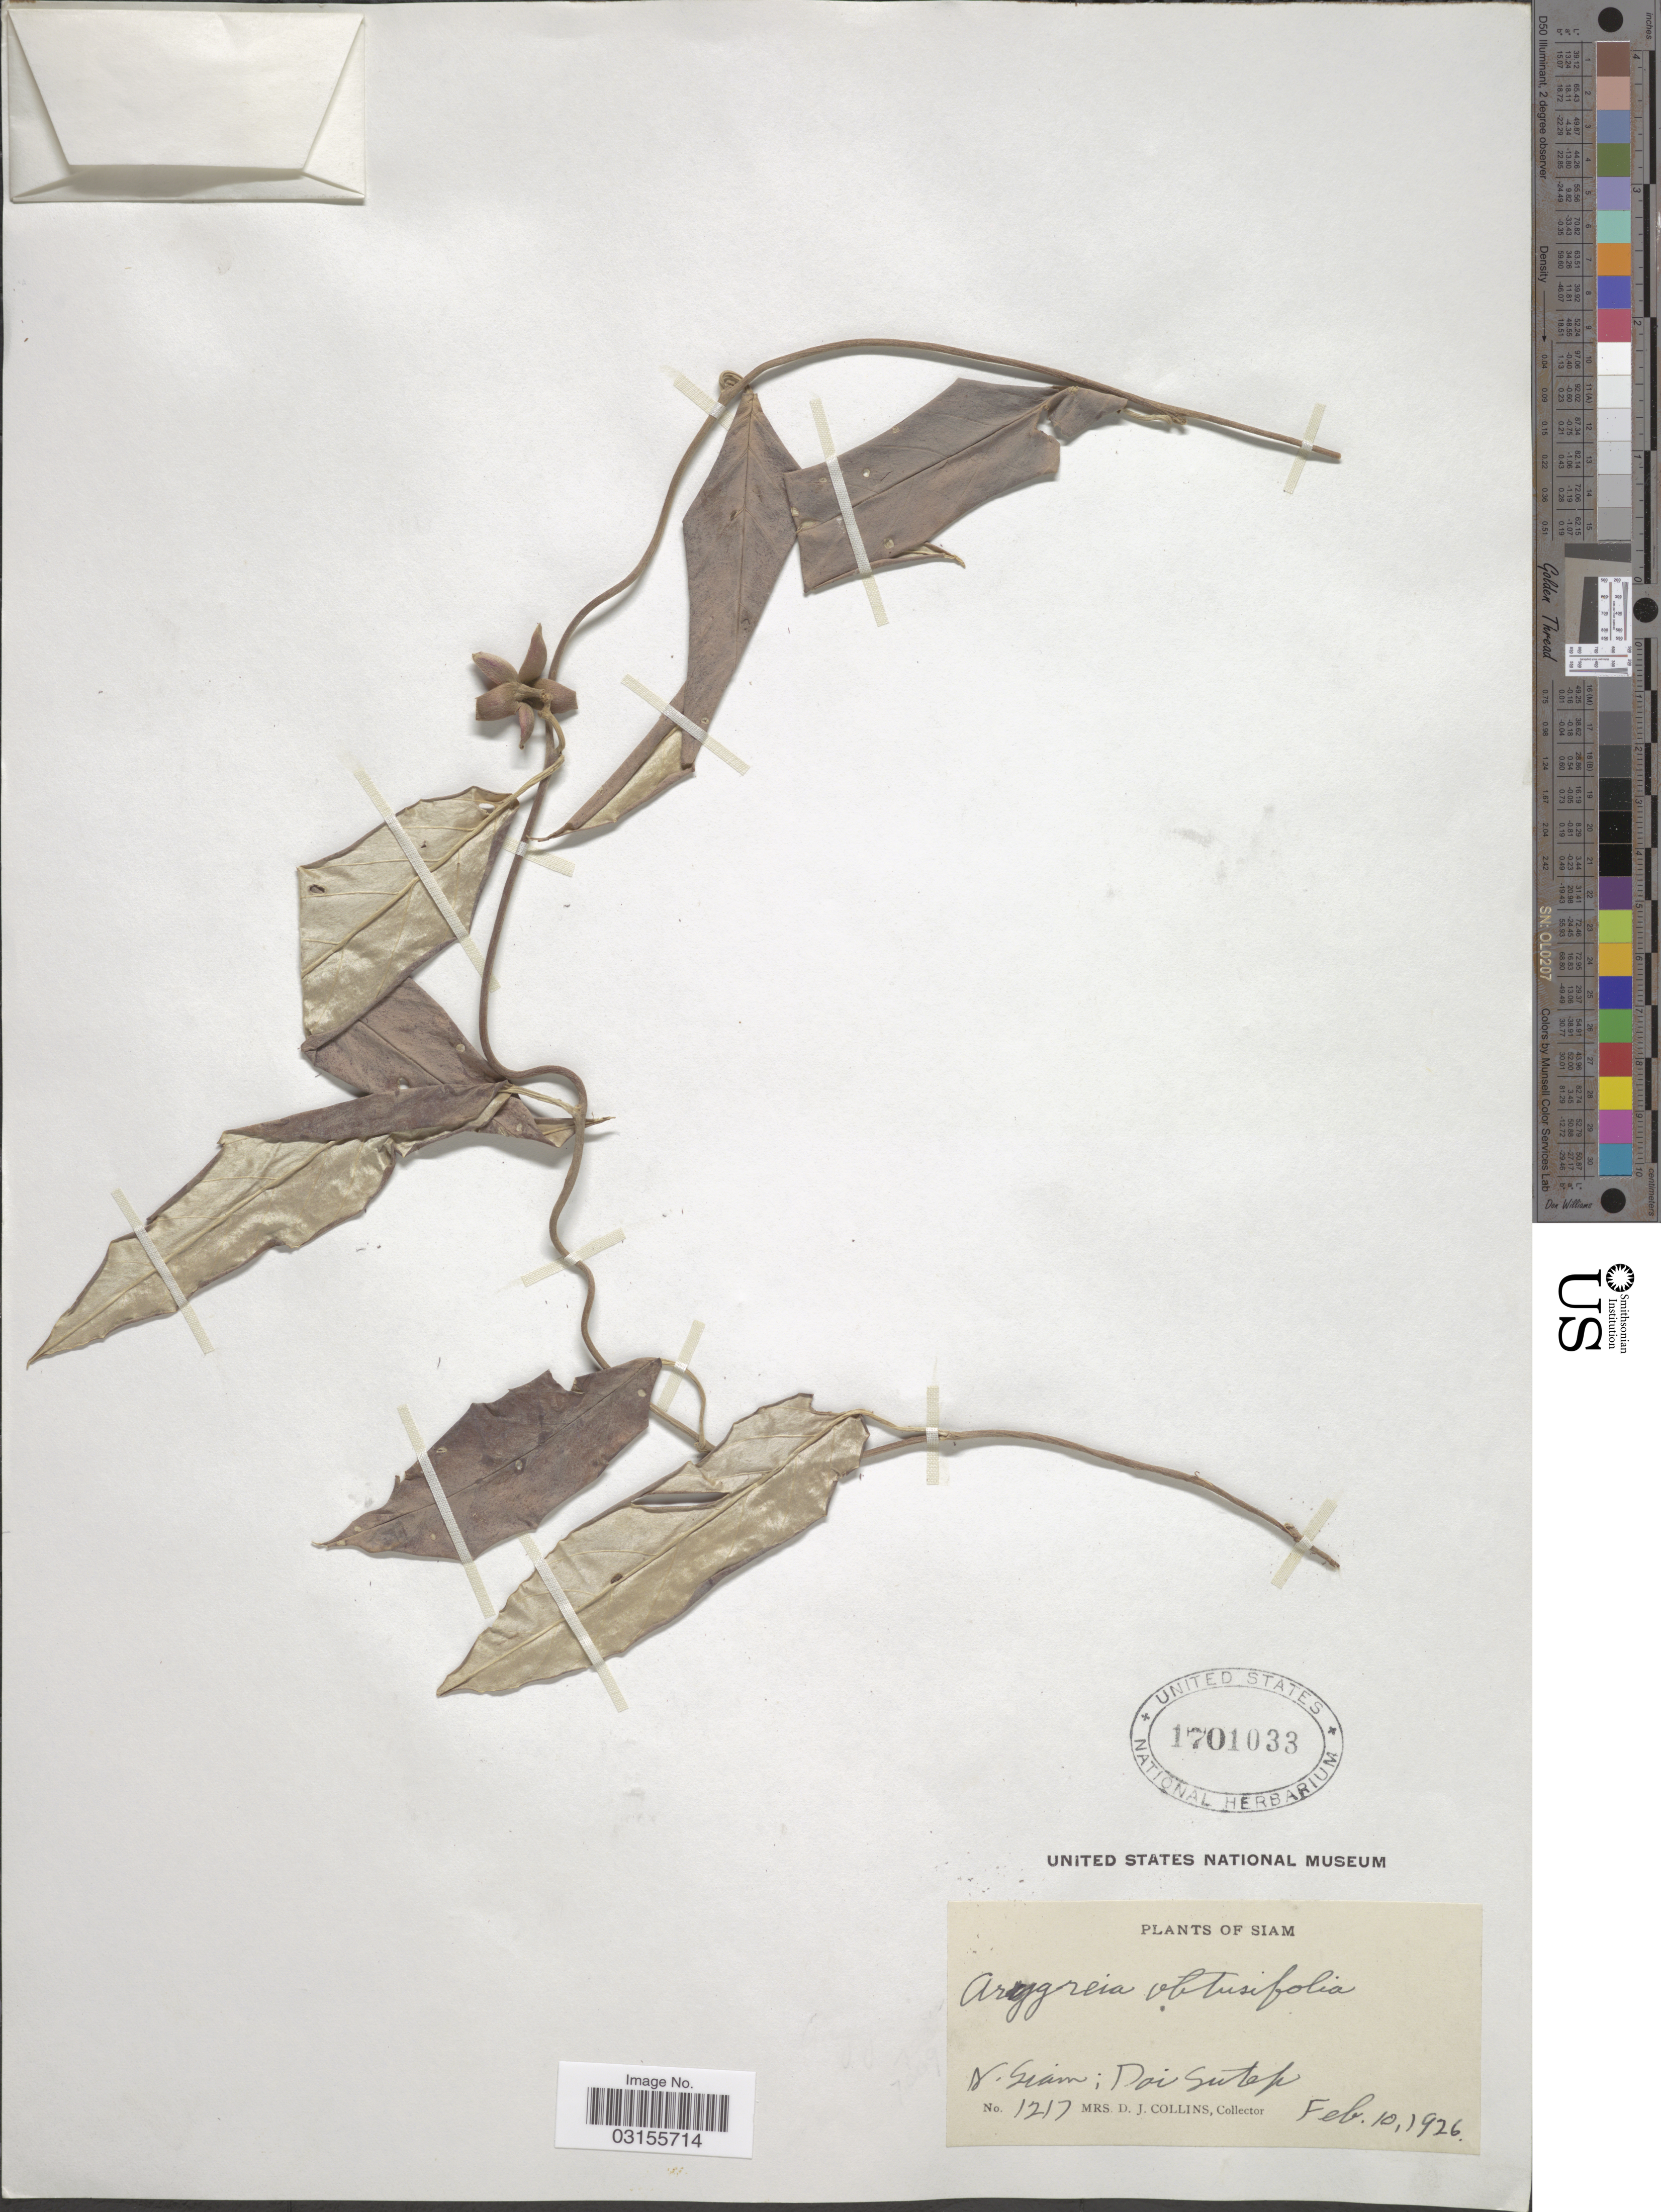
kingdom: Plantae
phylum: Tracheophyta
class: Magnoliopsida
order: Solanales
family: Convolvulaceae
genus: Argyreia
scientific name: Argyreia obtusifolia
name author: Lour.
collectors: Mrs. D. J. Collins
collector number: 1217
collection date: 1926-02-10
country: Thailand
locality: N. Siam; Doi Sutep.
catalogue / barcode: US 1701033